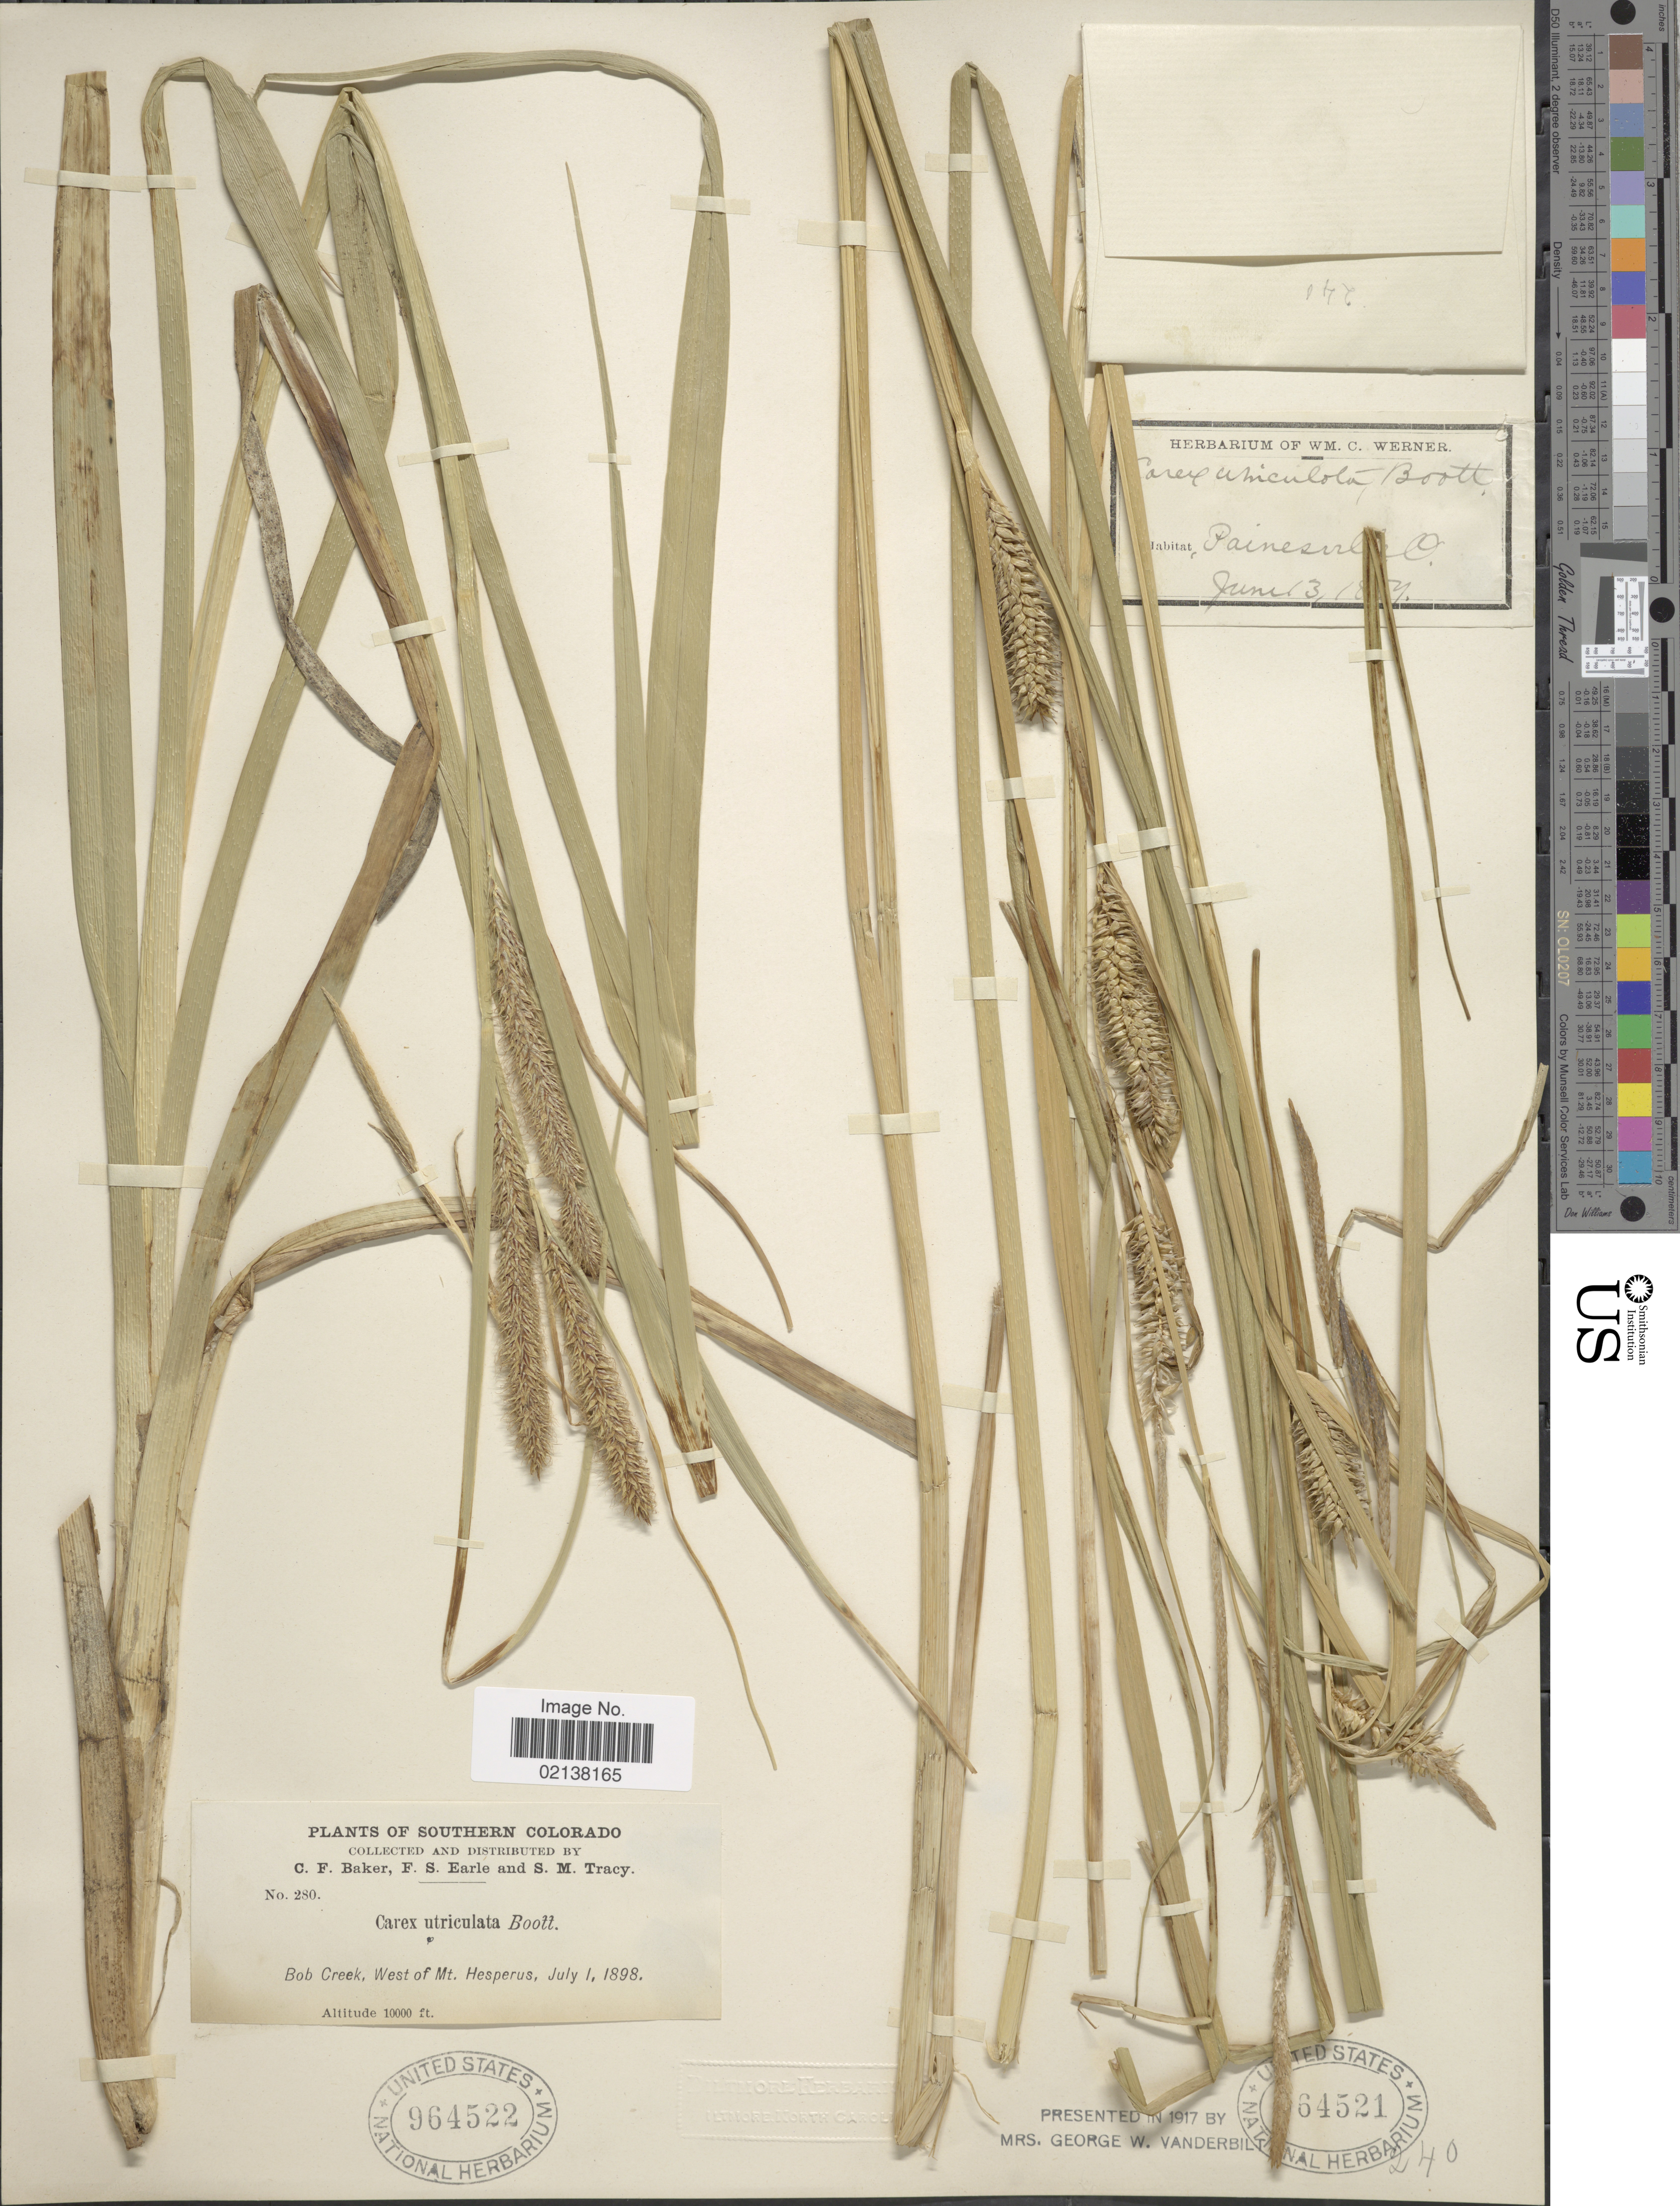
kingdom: Plantae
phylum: Tracheophyta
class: Liliopsida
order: Poales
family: Cyperaceae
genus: Carex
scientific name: Carex utriculata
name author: Boott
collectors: C. F. Baker, F. S. Earle & S. M. Tracy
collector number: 280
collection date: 1898-07-01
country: United States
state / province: Colorado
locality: Southern Colorado. Bob Creek, West of Mt. Hesperus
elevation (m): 3048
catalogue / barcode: US 964522